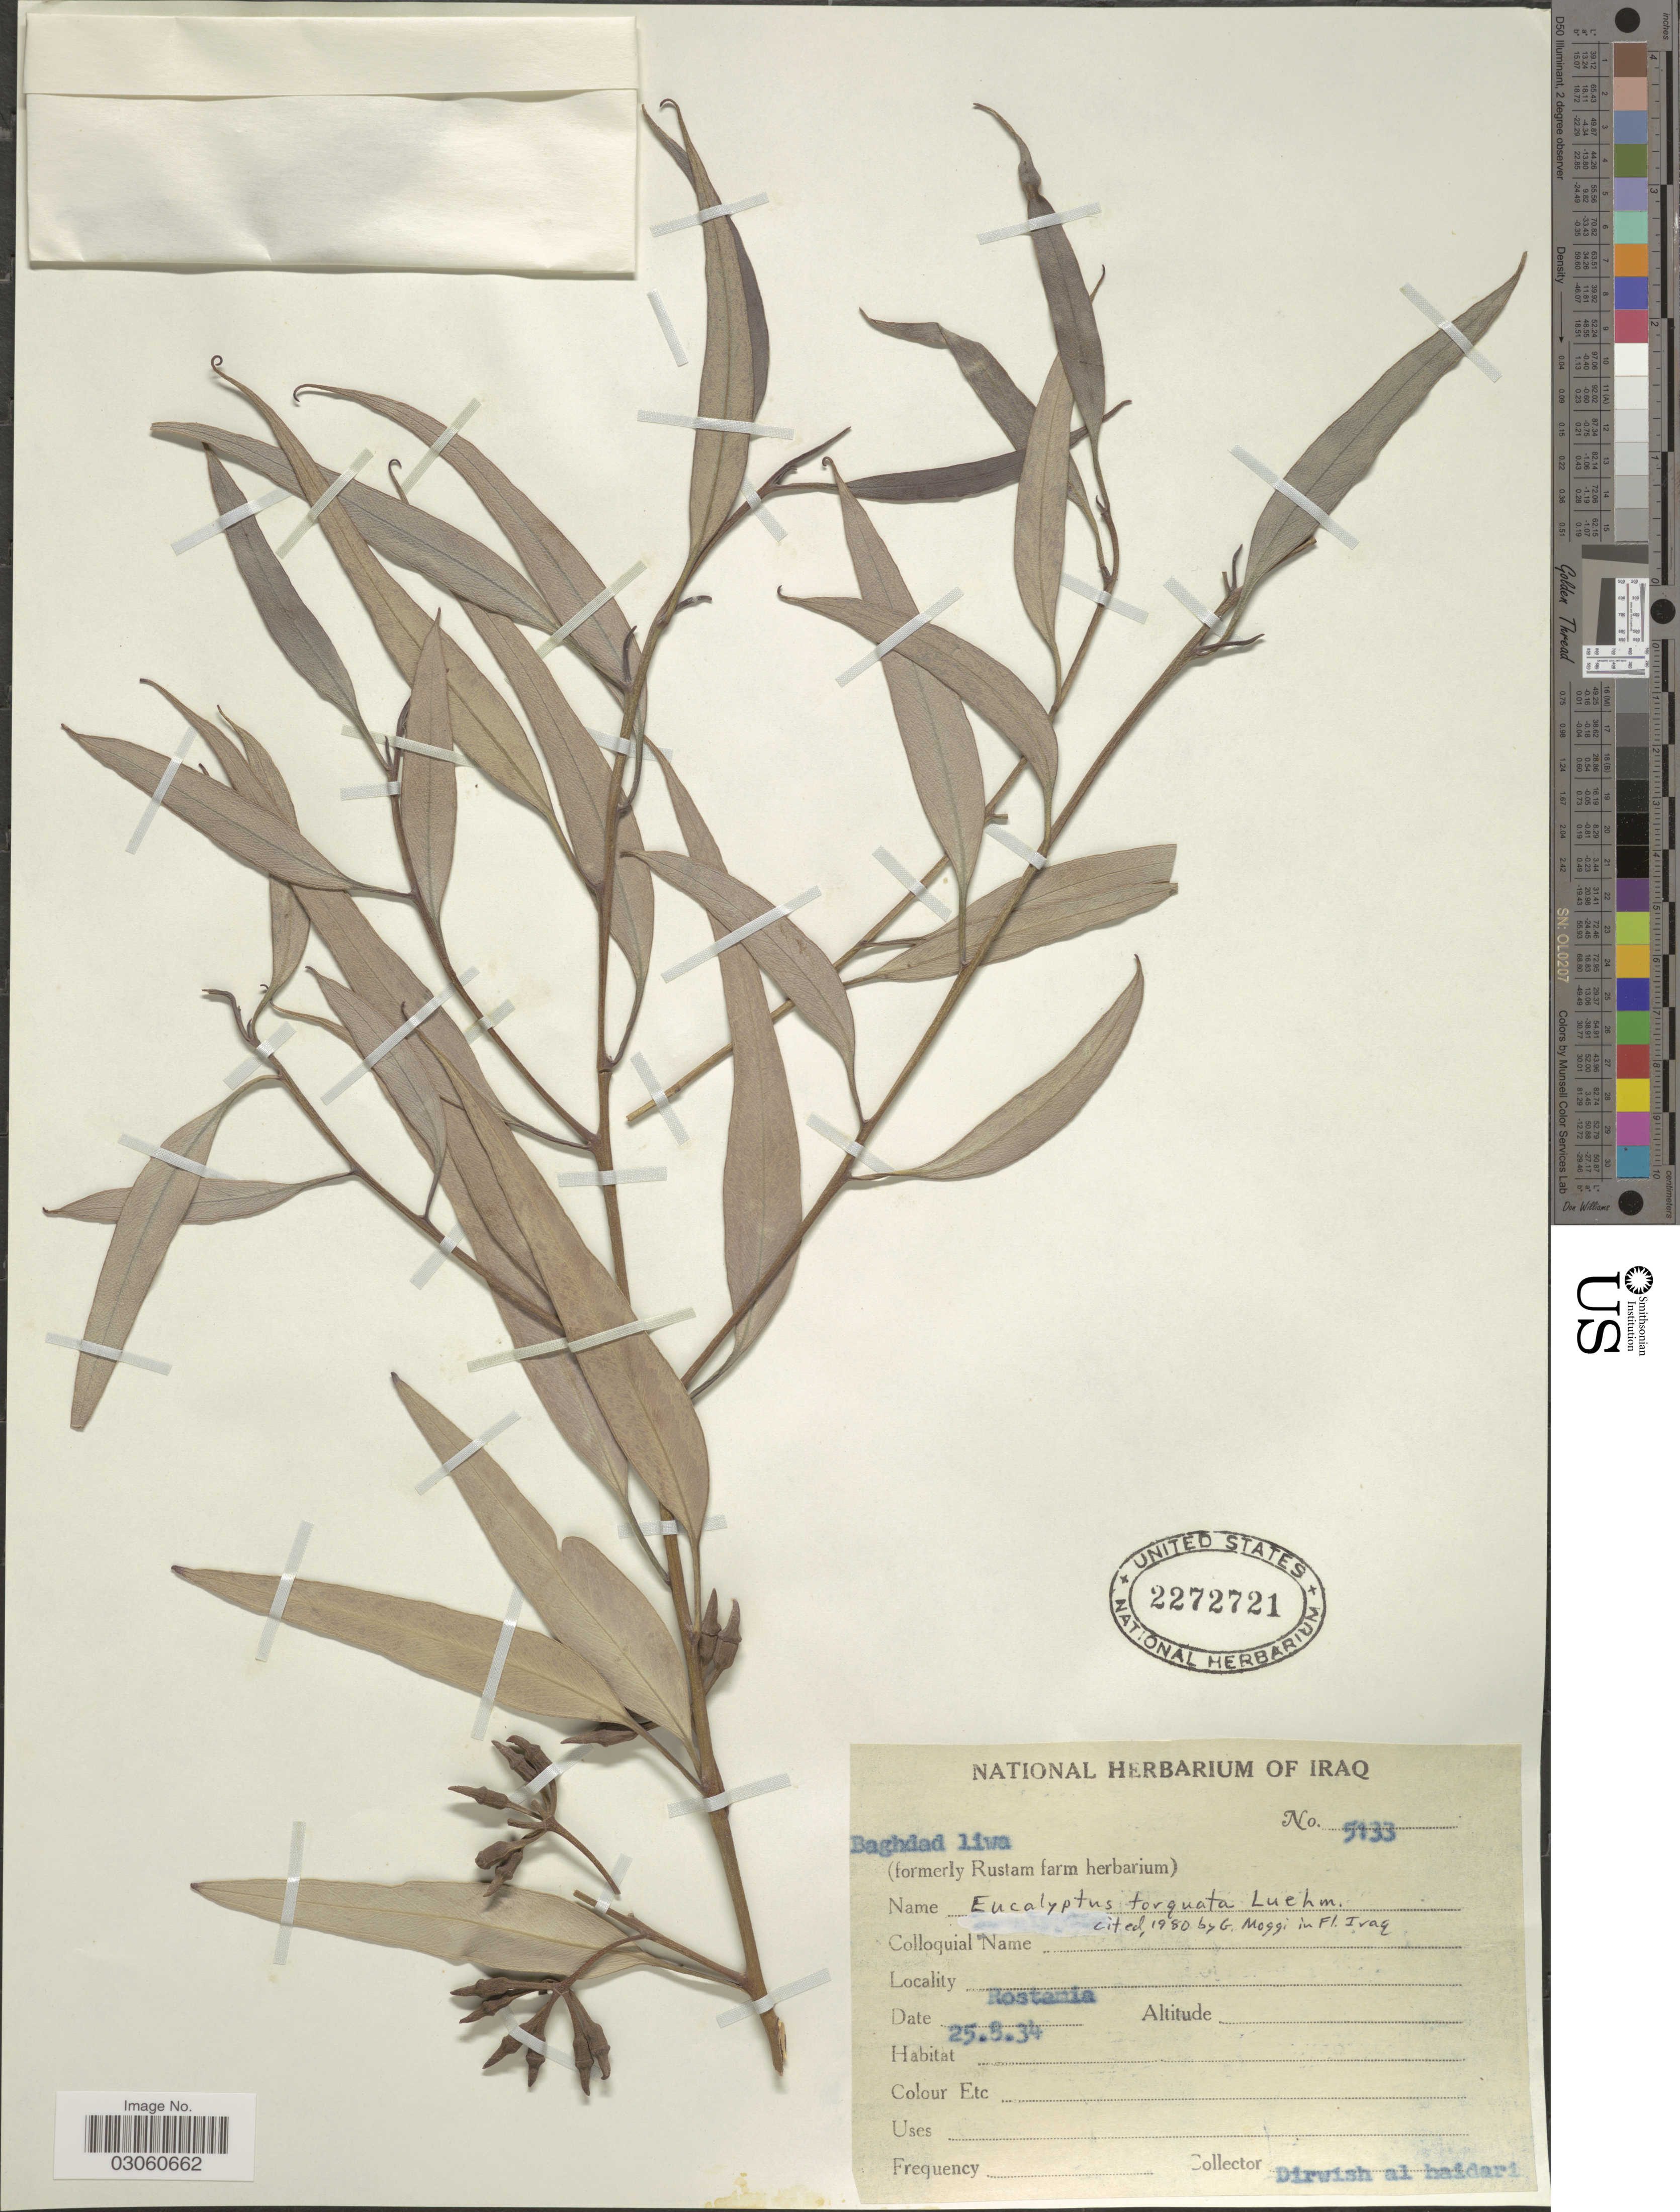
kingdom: Plantae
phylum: Tracheophyta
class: Magnoliopsida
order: Myrtales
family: Myrtaceae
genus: Eucalyptus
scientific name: Eucalyptus torquata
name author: Luehm.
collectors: Dirwish al haidari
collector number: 9133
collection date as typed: Transcribed d/m/y: 25/8/34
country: Iraq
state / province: Baghdad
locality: Baghdad liwa. Rostamia.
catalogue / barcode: US 2272721